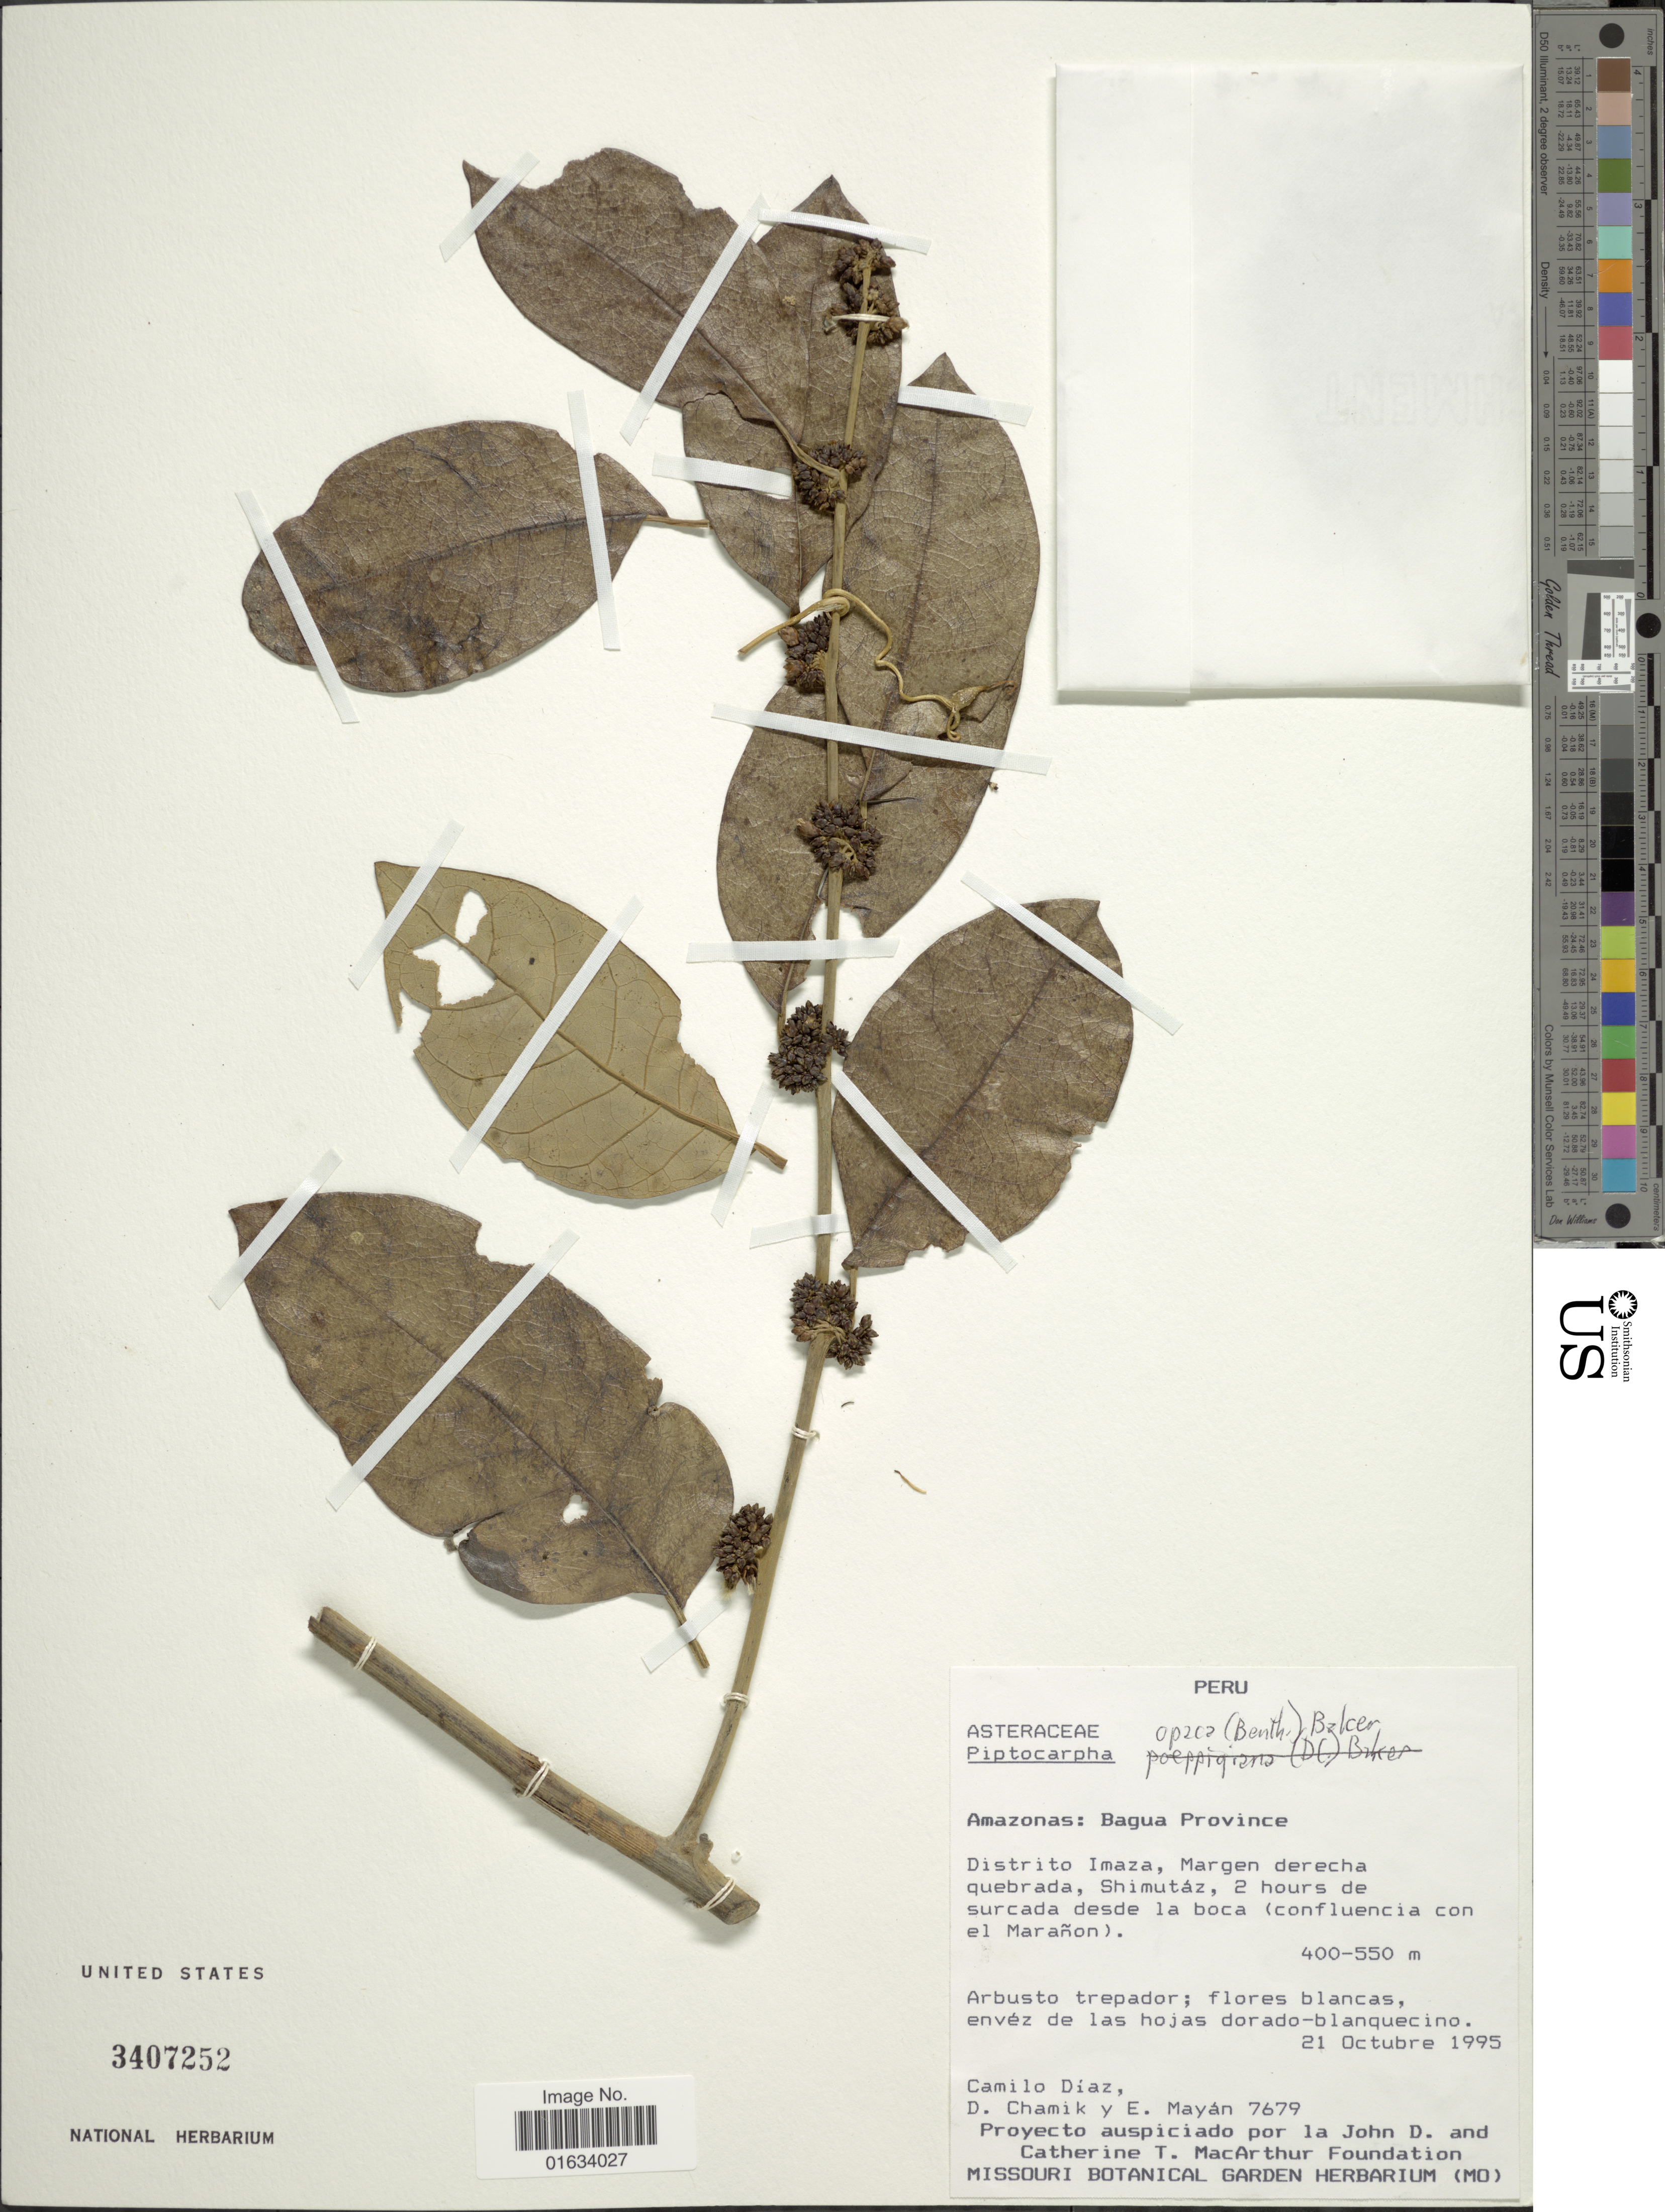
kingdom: Plantae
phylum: Tracheophyta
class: Magnoliopsida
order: Asterales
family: Asteraceae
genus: Piptocarpha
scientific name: Piptocarpha opaca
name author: (Benth.) Baker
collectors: C. Díaz, D. Chamik & E. Mayan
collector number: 7679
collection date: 1995-10-21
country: Peru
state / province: Amazonas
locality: Peru. Amazonas: Bagua Province. Distrito Imaza, Margen derecha quebrada, Shimutaz, 2 hours de surcada desde la boca (confluencia con el Marañon)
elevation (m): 400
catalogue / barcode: US 3407252